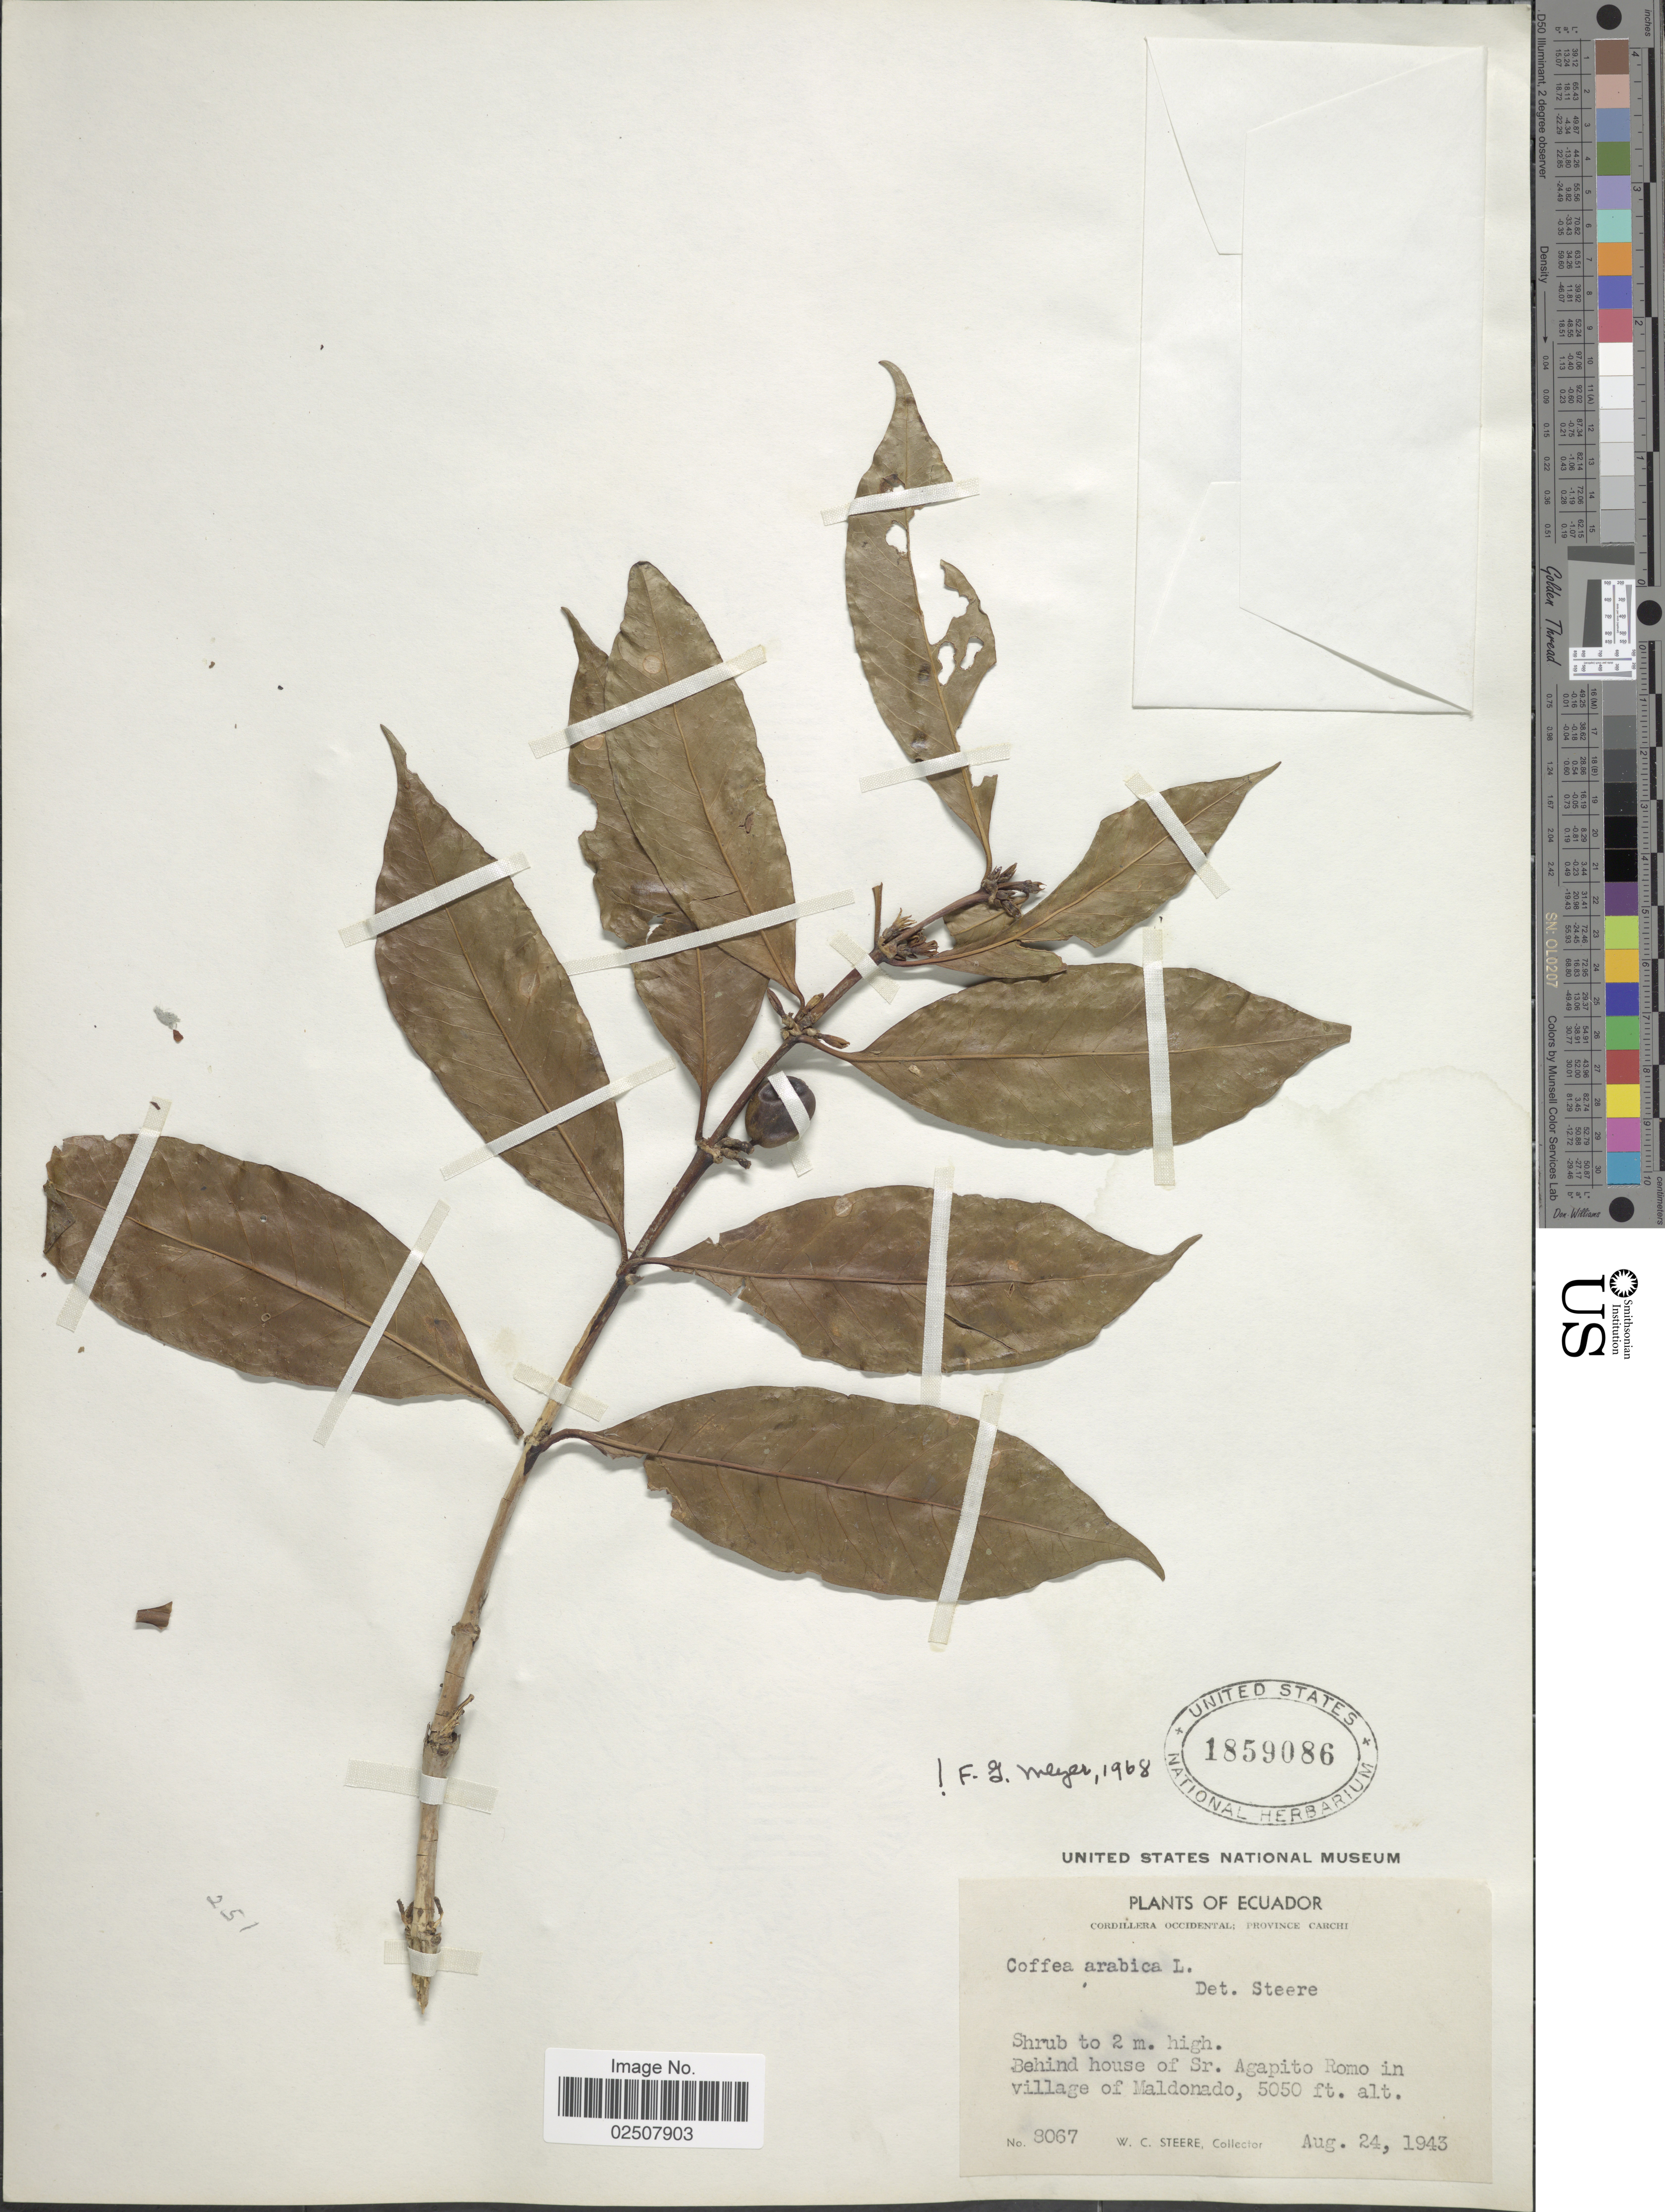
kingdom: Plantae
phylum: Tracheophyta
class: Magnoliopsida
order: Gentianales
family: Rubiaceae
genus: Coffea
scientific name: Coffea arabica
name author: L.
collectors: W. C. Steere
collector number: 8067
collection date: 1942-08-24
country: Ecuador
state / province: Carchi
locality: Cordillera Occidental, Behind house of Sr. Agapito Romo in village of Maldonado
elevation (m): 1539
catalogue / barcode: US 1859086